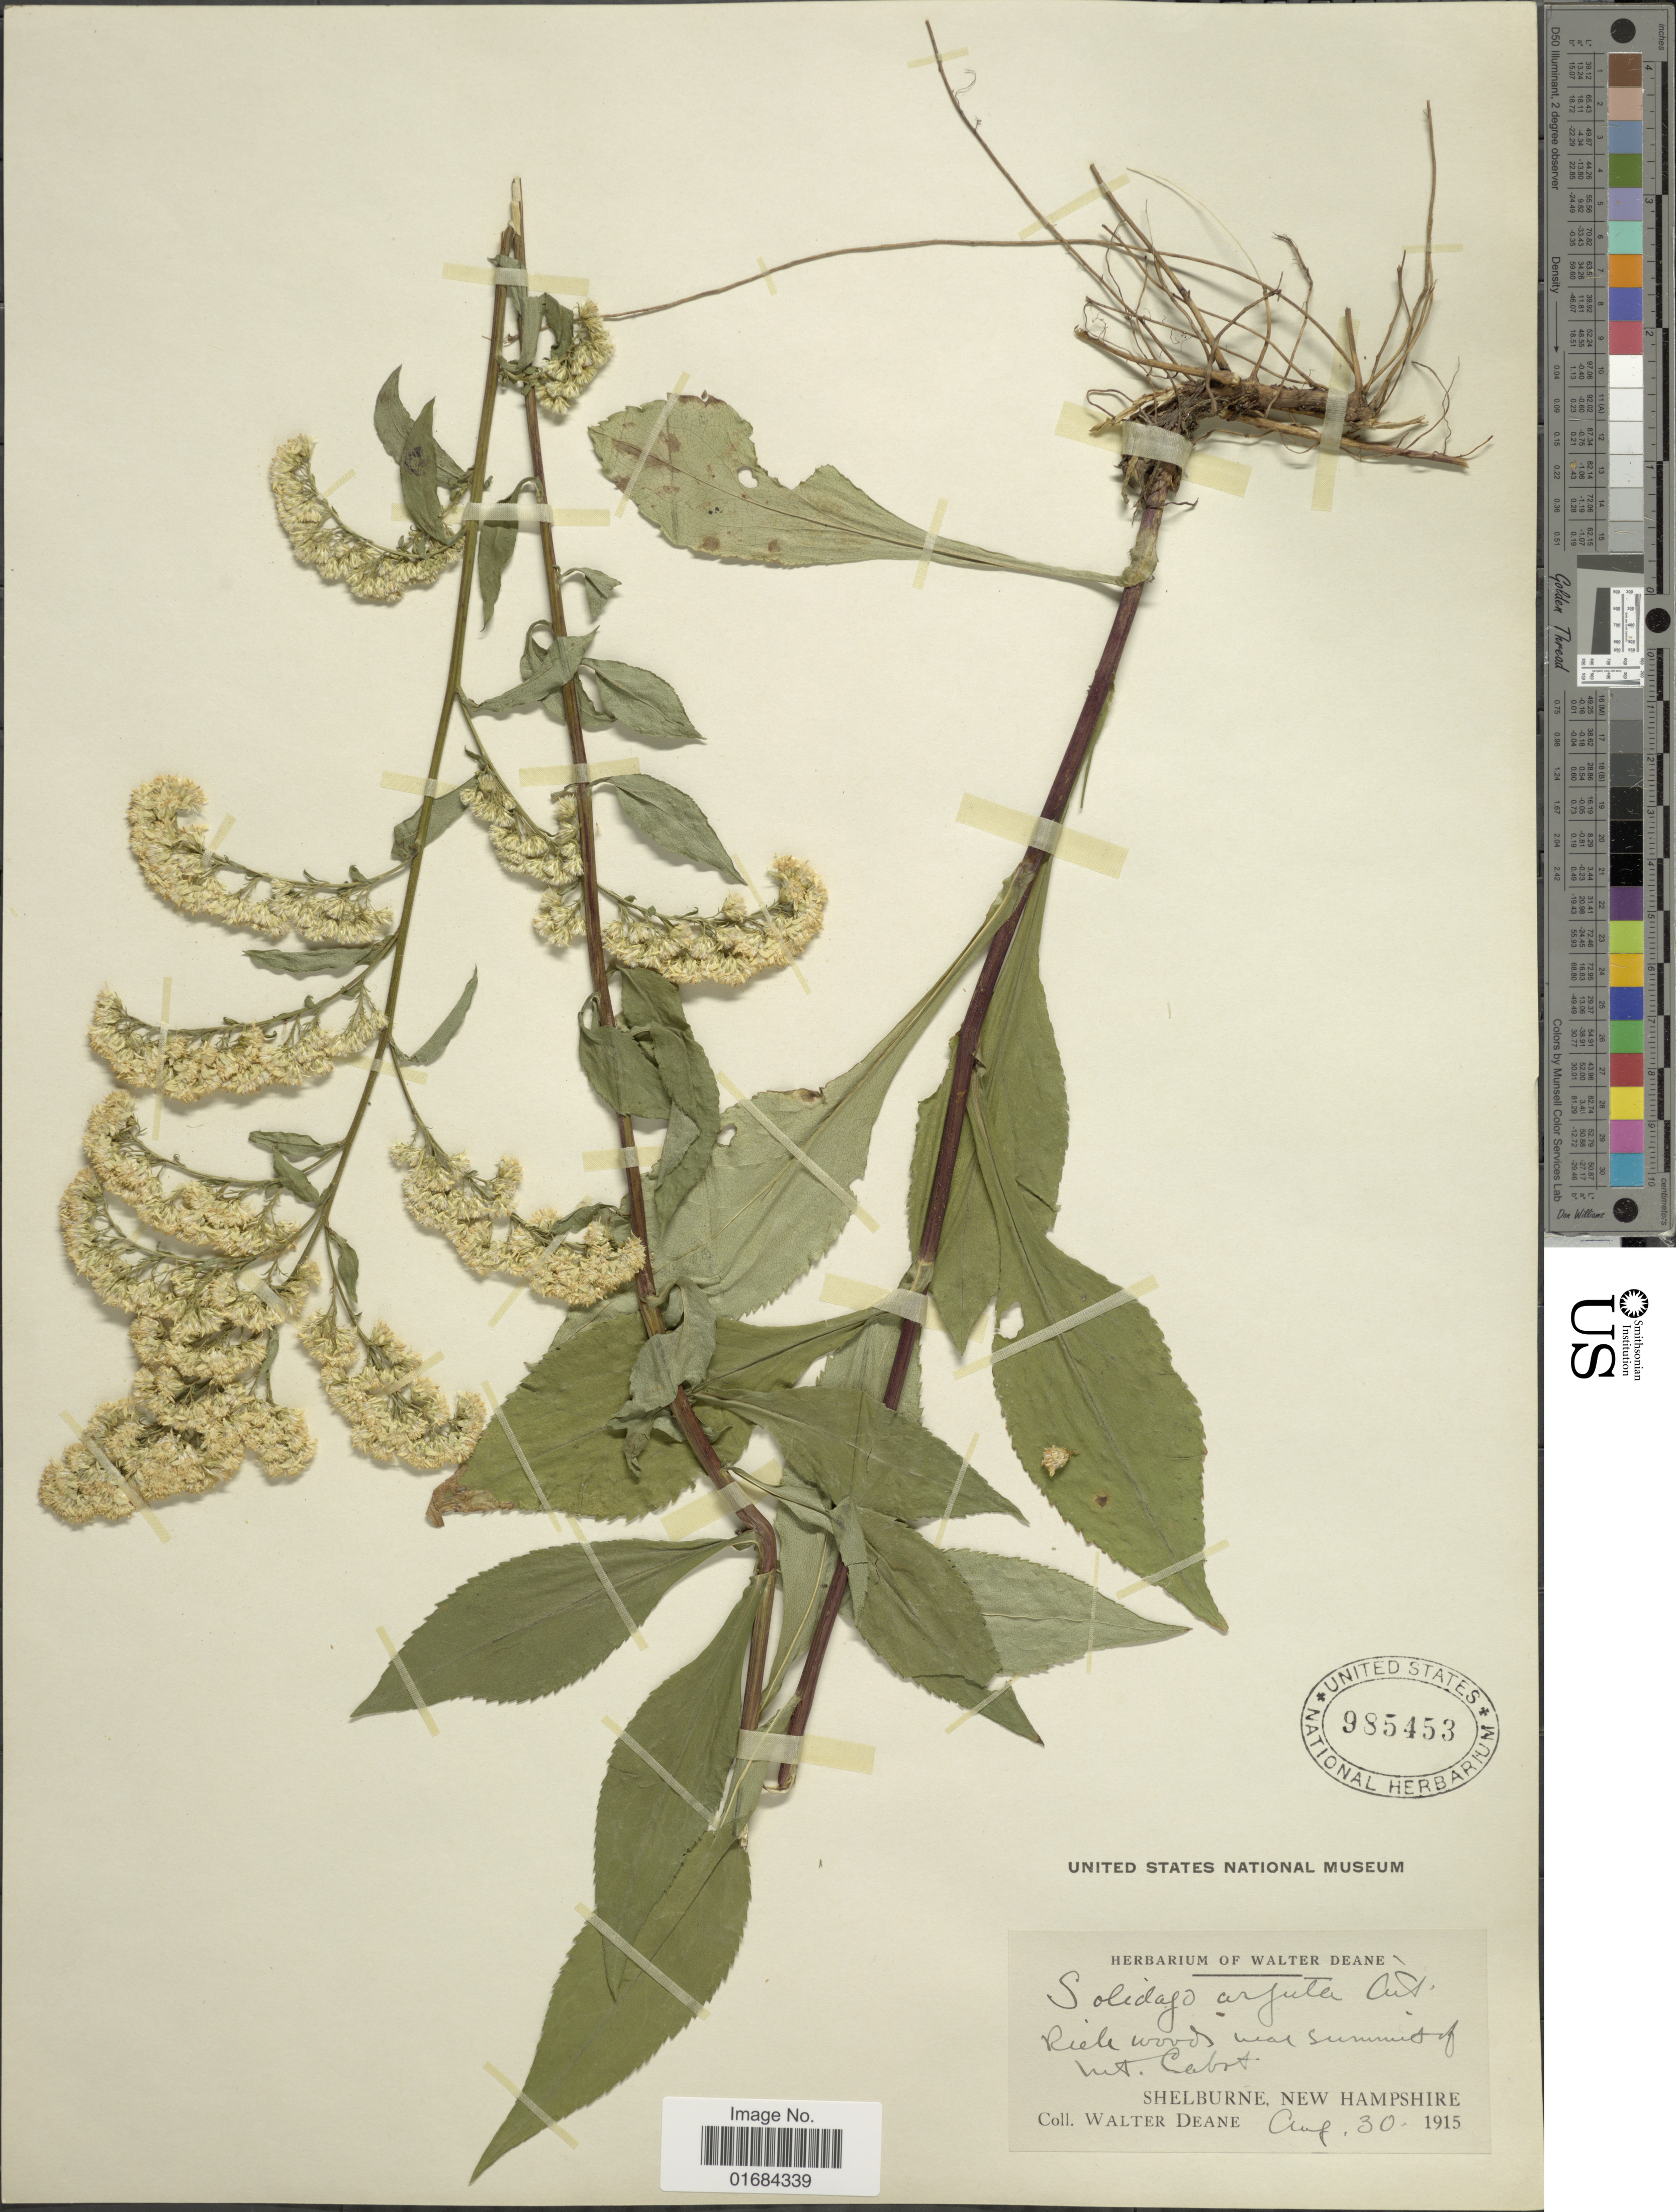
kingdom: Plantae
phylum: Tracheophyta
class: Magnoliopsida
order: Asterales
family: Asteraceae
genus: Solidago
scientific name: Solidago arguta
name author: Aiton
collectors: W. Deane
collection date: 1915-08-30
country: United States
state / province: New Hampshire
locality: Riele woods near summit of mt. Cabot, Shelburne.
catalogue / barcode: US 985453